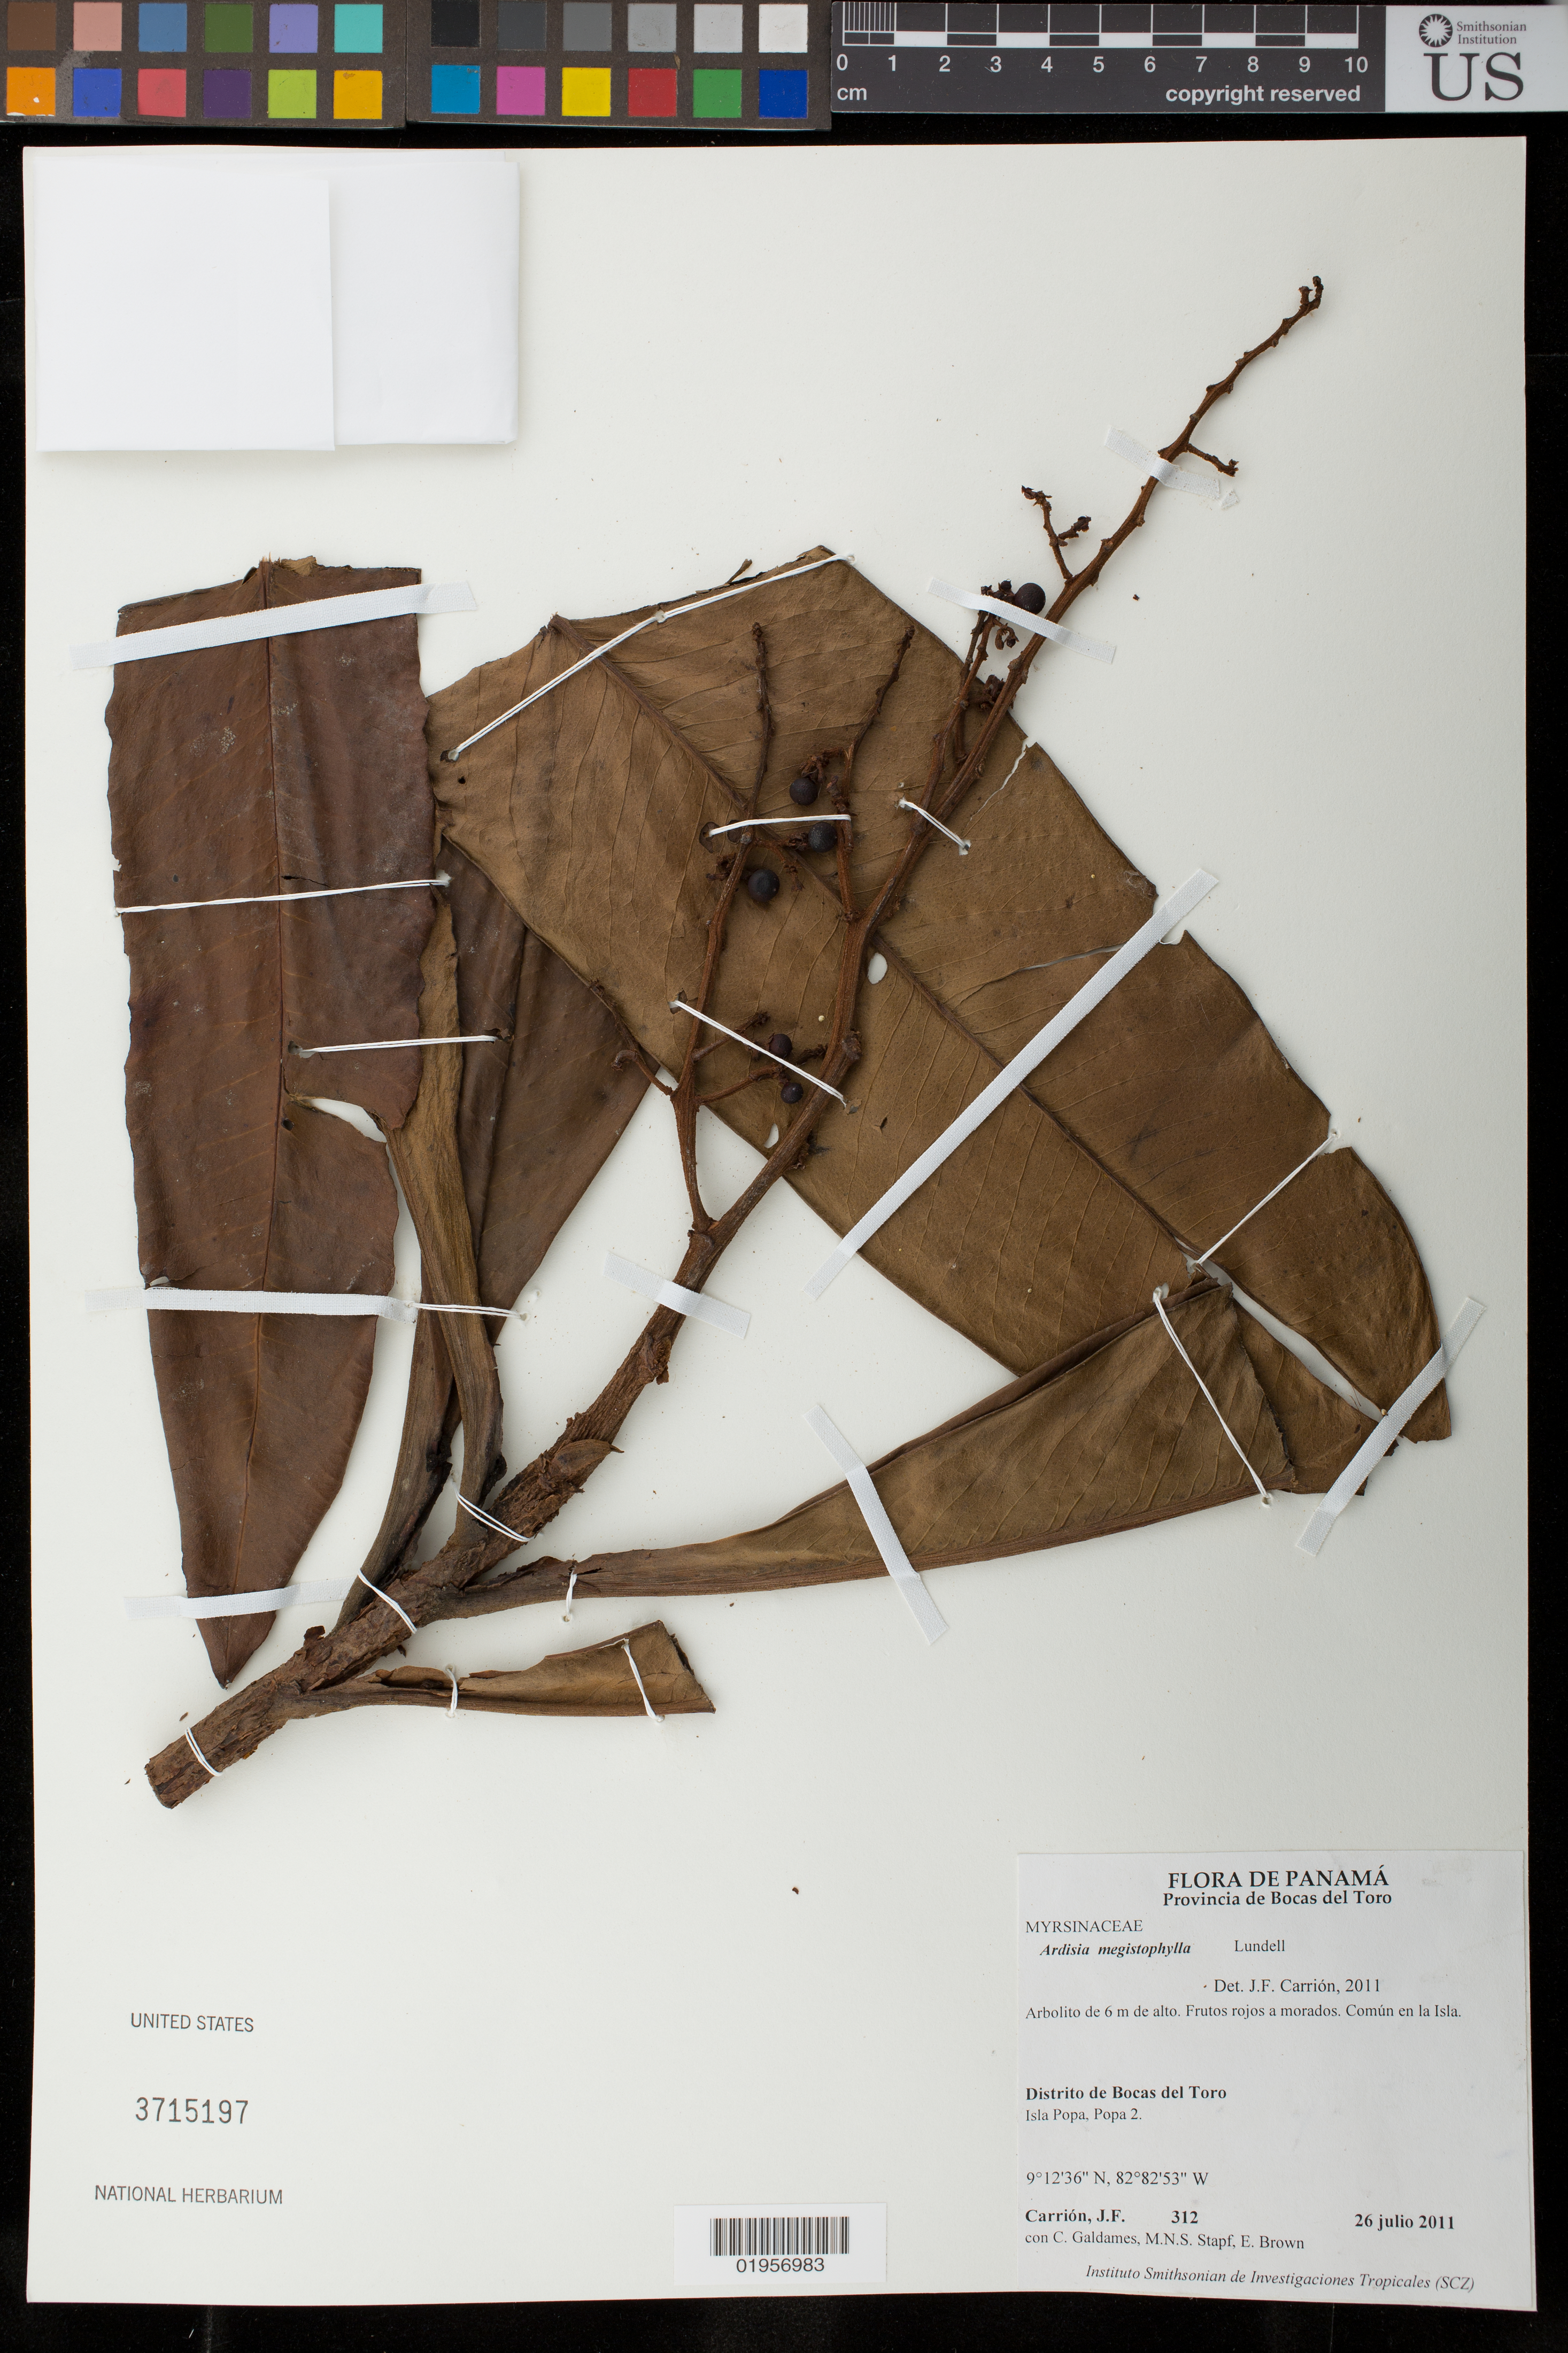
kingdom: Plantae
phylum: Tracheophyta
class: Magnoliopsida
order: Ericales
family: Primulaceae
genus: Ardisia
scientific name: Ardisia megistophylla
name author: Lundell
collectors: C. Galdames, M. Stapf & E. Brown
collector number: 312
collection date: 2011-07-26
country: Panama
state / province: Bocas del Toro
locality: Isla Popa, Popa 2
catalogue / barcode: US 3715197